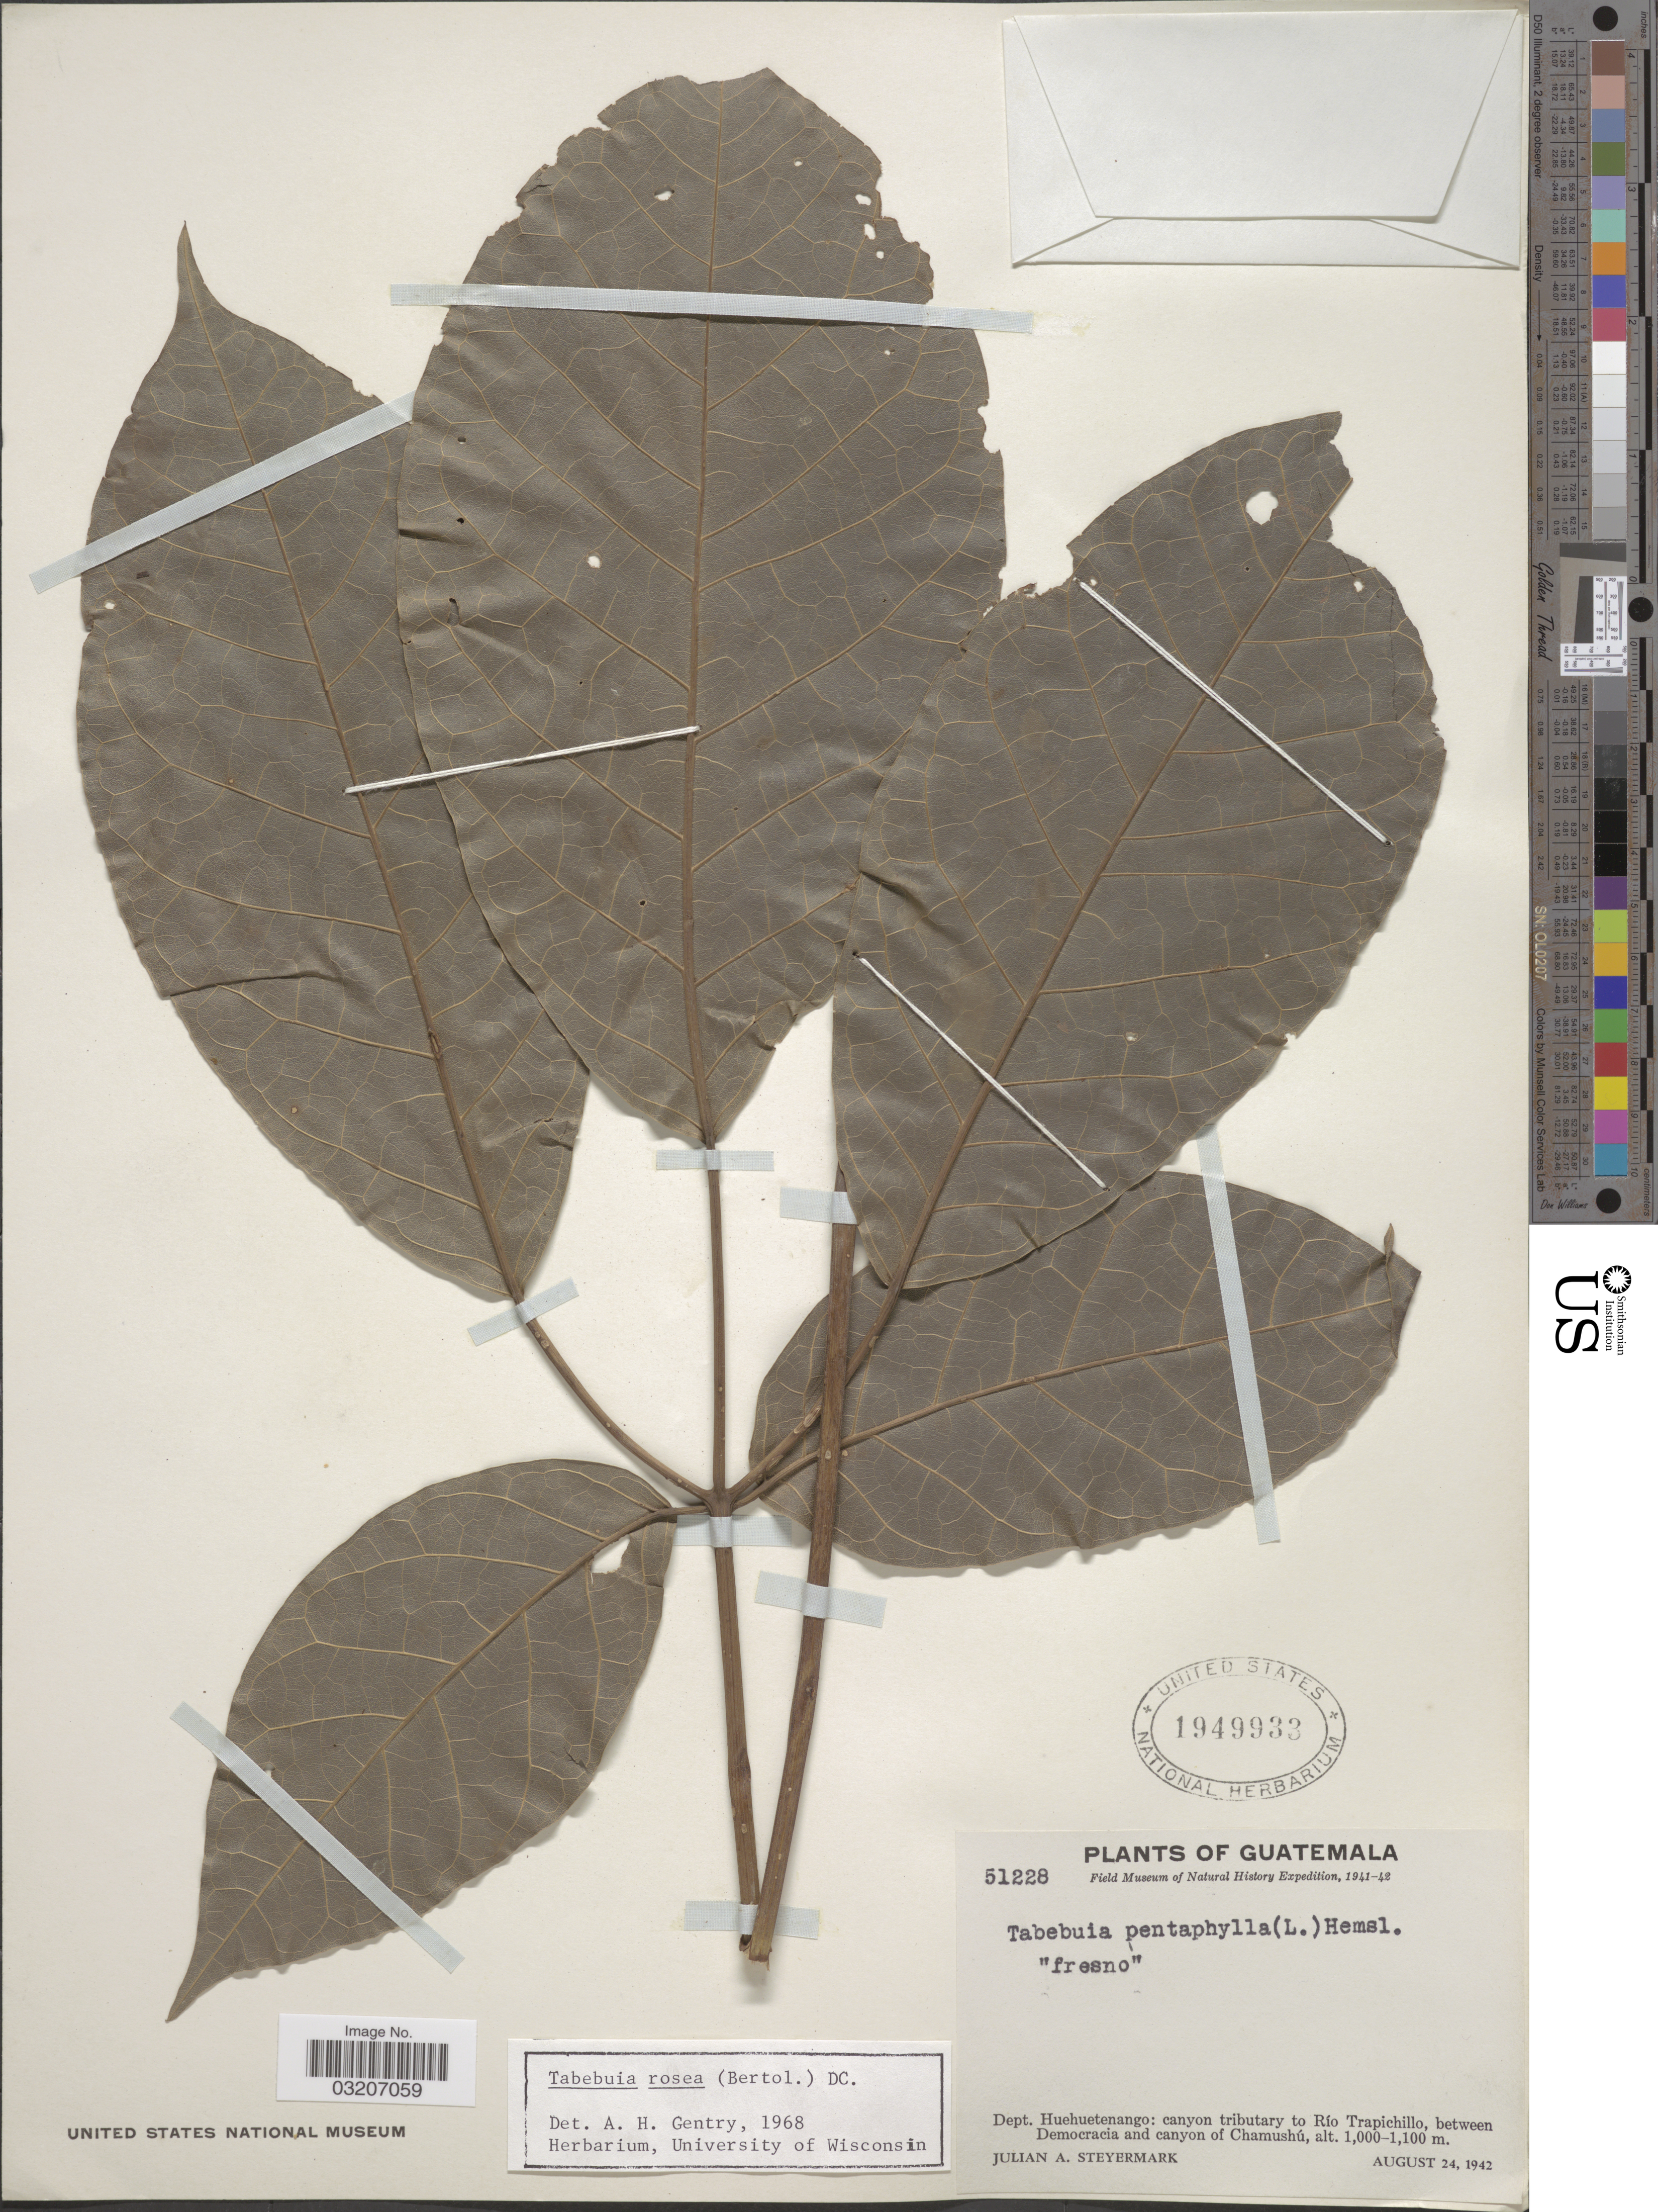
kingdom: Plantae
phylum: Tracheophyta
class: Magnoliopsida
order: Lamiales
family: Bignoniaceae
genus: Tabebuia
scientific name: Tabebuia rosea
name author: (Bertol.) DC.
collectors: J. Steyermark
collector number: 51228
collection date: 1942-08-24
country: Guatemala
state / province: Huehuetenango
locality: Dept. Huehuetenango: canyon tributary to Río Trapichillo, between Democracia and canyon of Chamushú.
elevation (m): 1000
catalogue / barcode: US 1949933